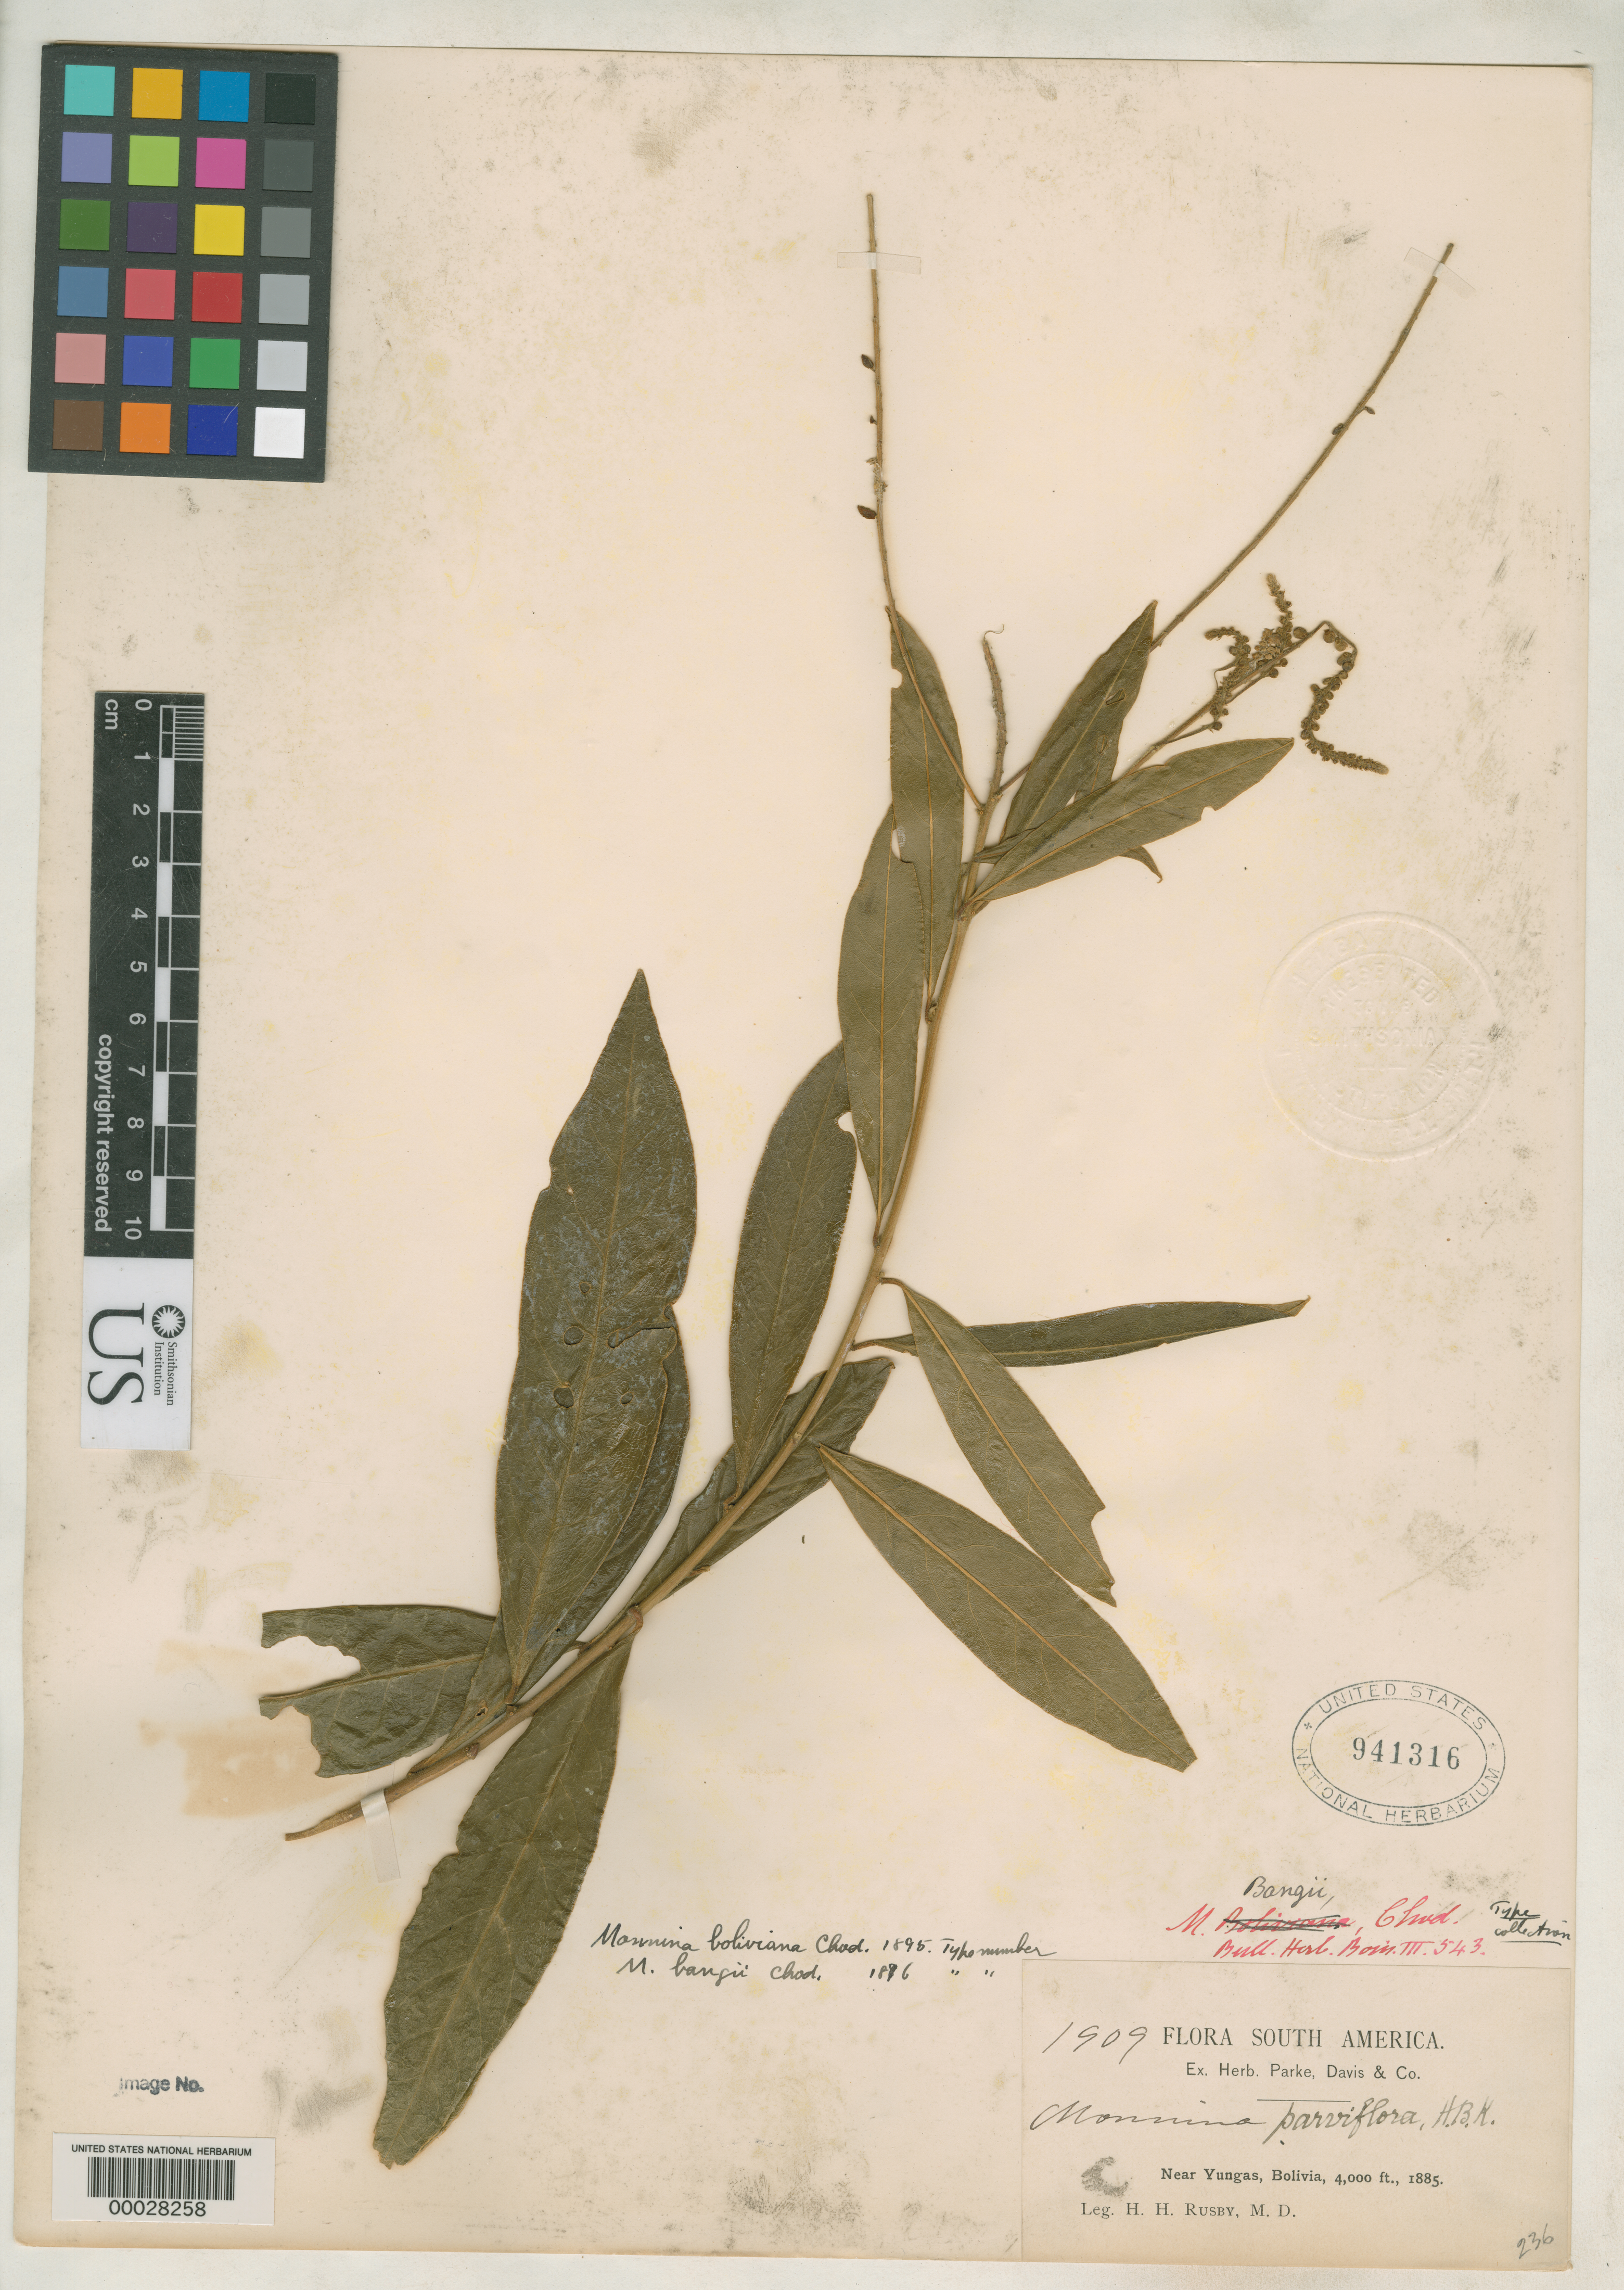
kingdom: Plantae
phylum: Tracheophyta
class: Magnoliopsida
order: Fabales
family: Polygalaceae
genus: Monnina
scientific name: Monnina boliviana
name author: Chodat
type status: Isotype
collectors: H. H. Rusby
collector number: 1909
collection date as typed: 1885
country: Bolivia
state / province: La Paz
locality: Near Yungas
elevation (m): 1219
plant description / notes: Also a type of Monnina bangii Chodat, nom. illeg.; Based on same type as Monnina boliviana Chodat.; Also a type of Monnina boliviana Chodat.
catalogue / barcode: US 941316